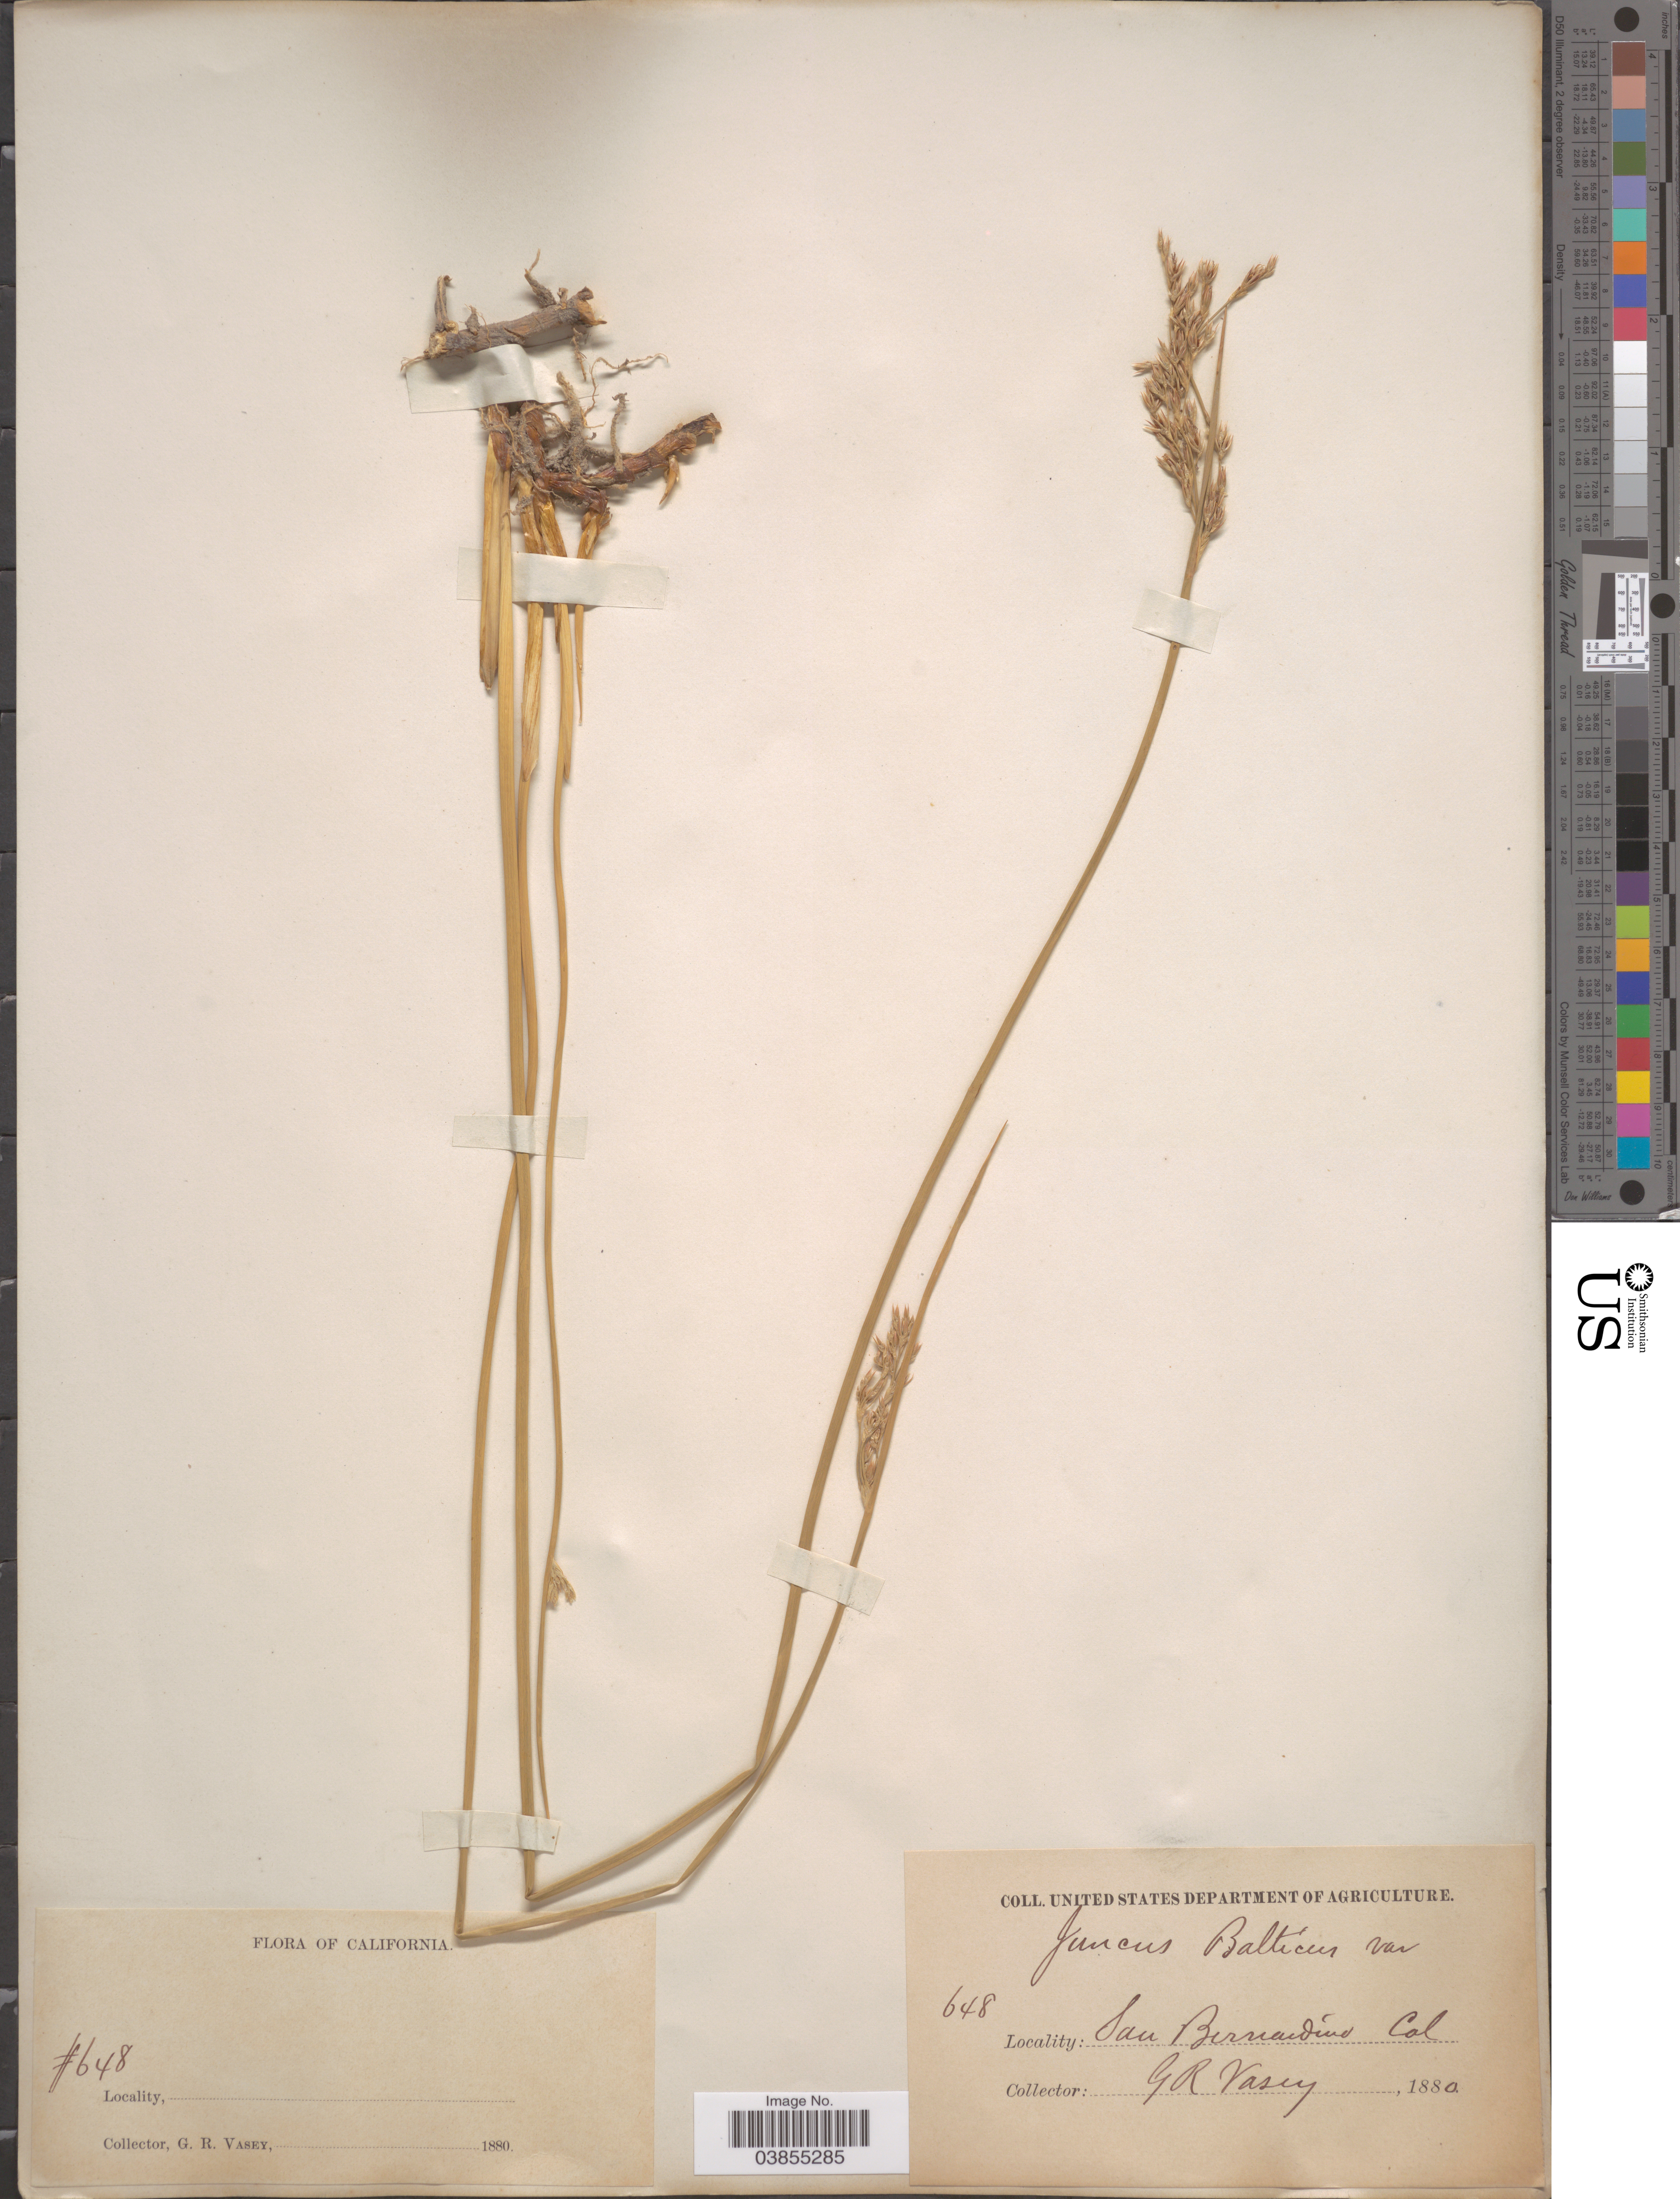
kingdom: Plantae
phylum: Tracheophyta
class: Liliopsida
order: Poales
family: Juncaceae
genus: Juncus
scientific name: Juncus mexicanus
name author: Willd. ex Schult. & Schult. f.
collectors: G. R. Vasey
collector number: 648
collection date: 1880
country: United States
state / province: California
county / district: San Bernardino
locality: San Bernardino.